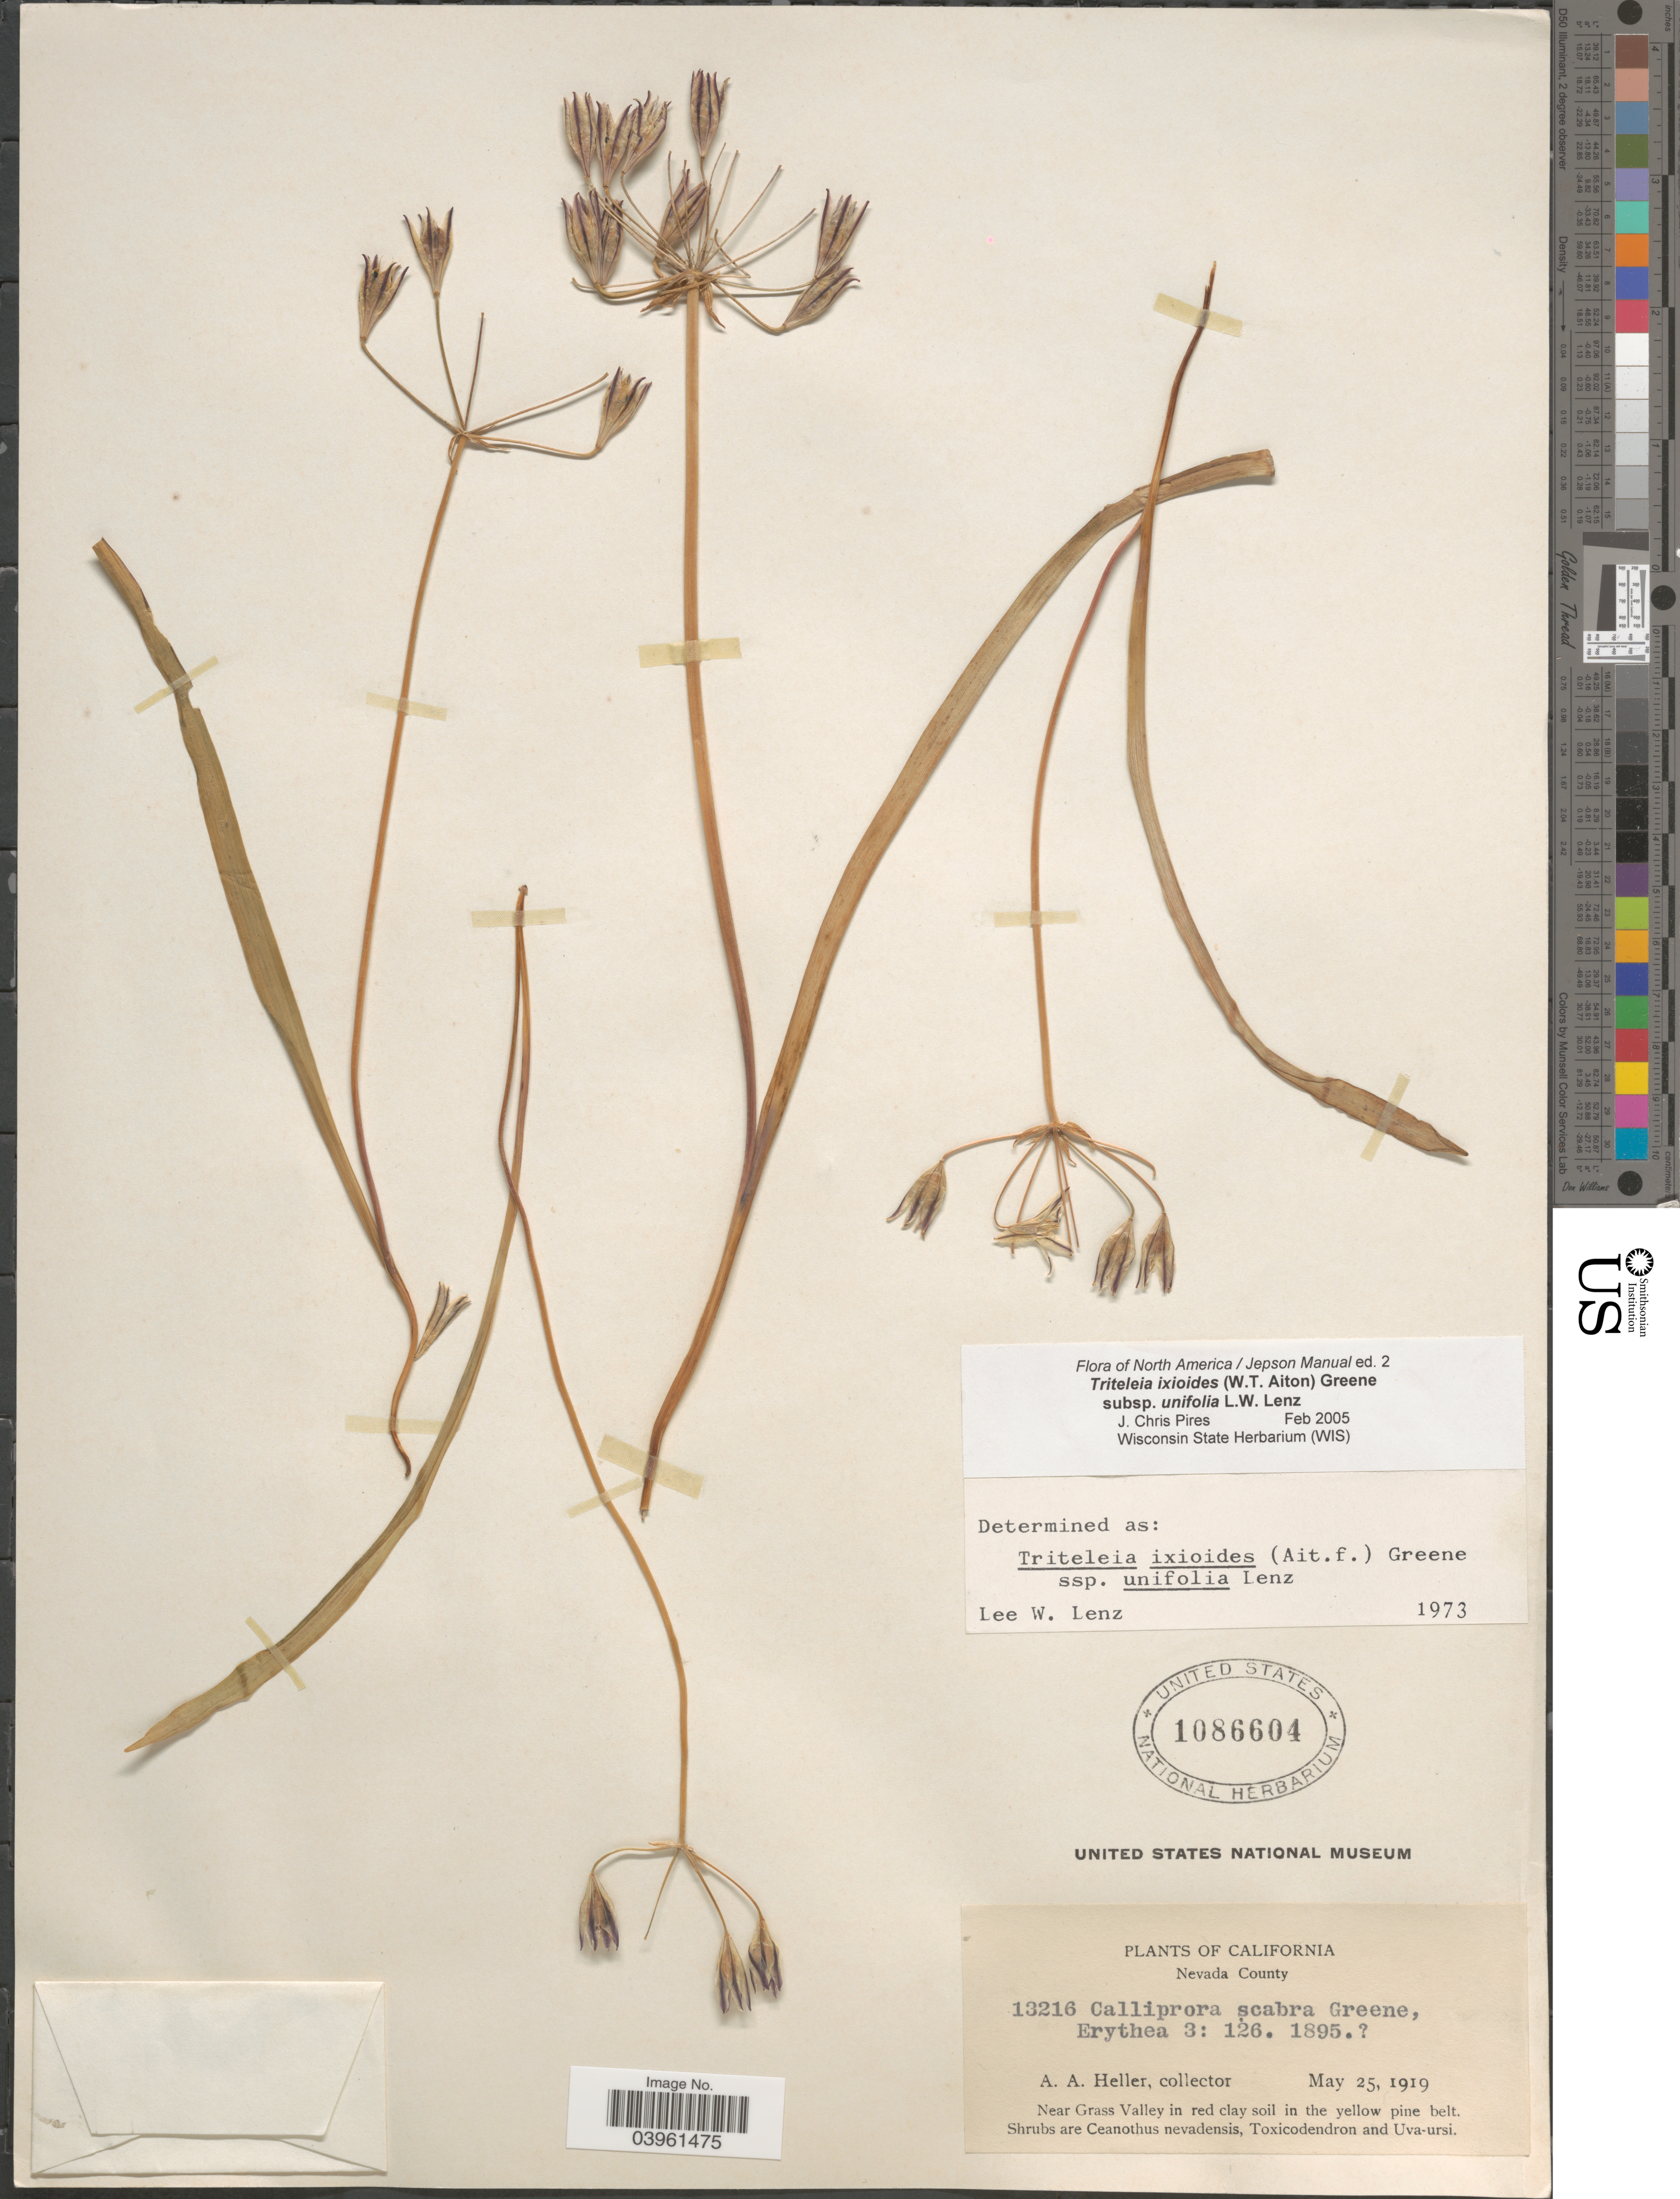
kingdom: Plantae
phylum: Tracheophyta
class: Liliopsida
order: Asparagales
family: Asparagaceae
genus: Triteleia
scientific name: Triteleia ixioides subsp. unifolia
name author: L.W. Lenz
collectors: A. A. Heller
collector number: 13216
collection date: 1919-05-25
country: United States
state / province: California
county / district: Nevada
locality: Nevada County. Near Grass Valley in red clay soil in the yellow pine belt.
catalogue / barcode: US 1086604